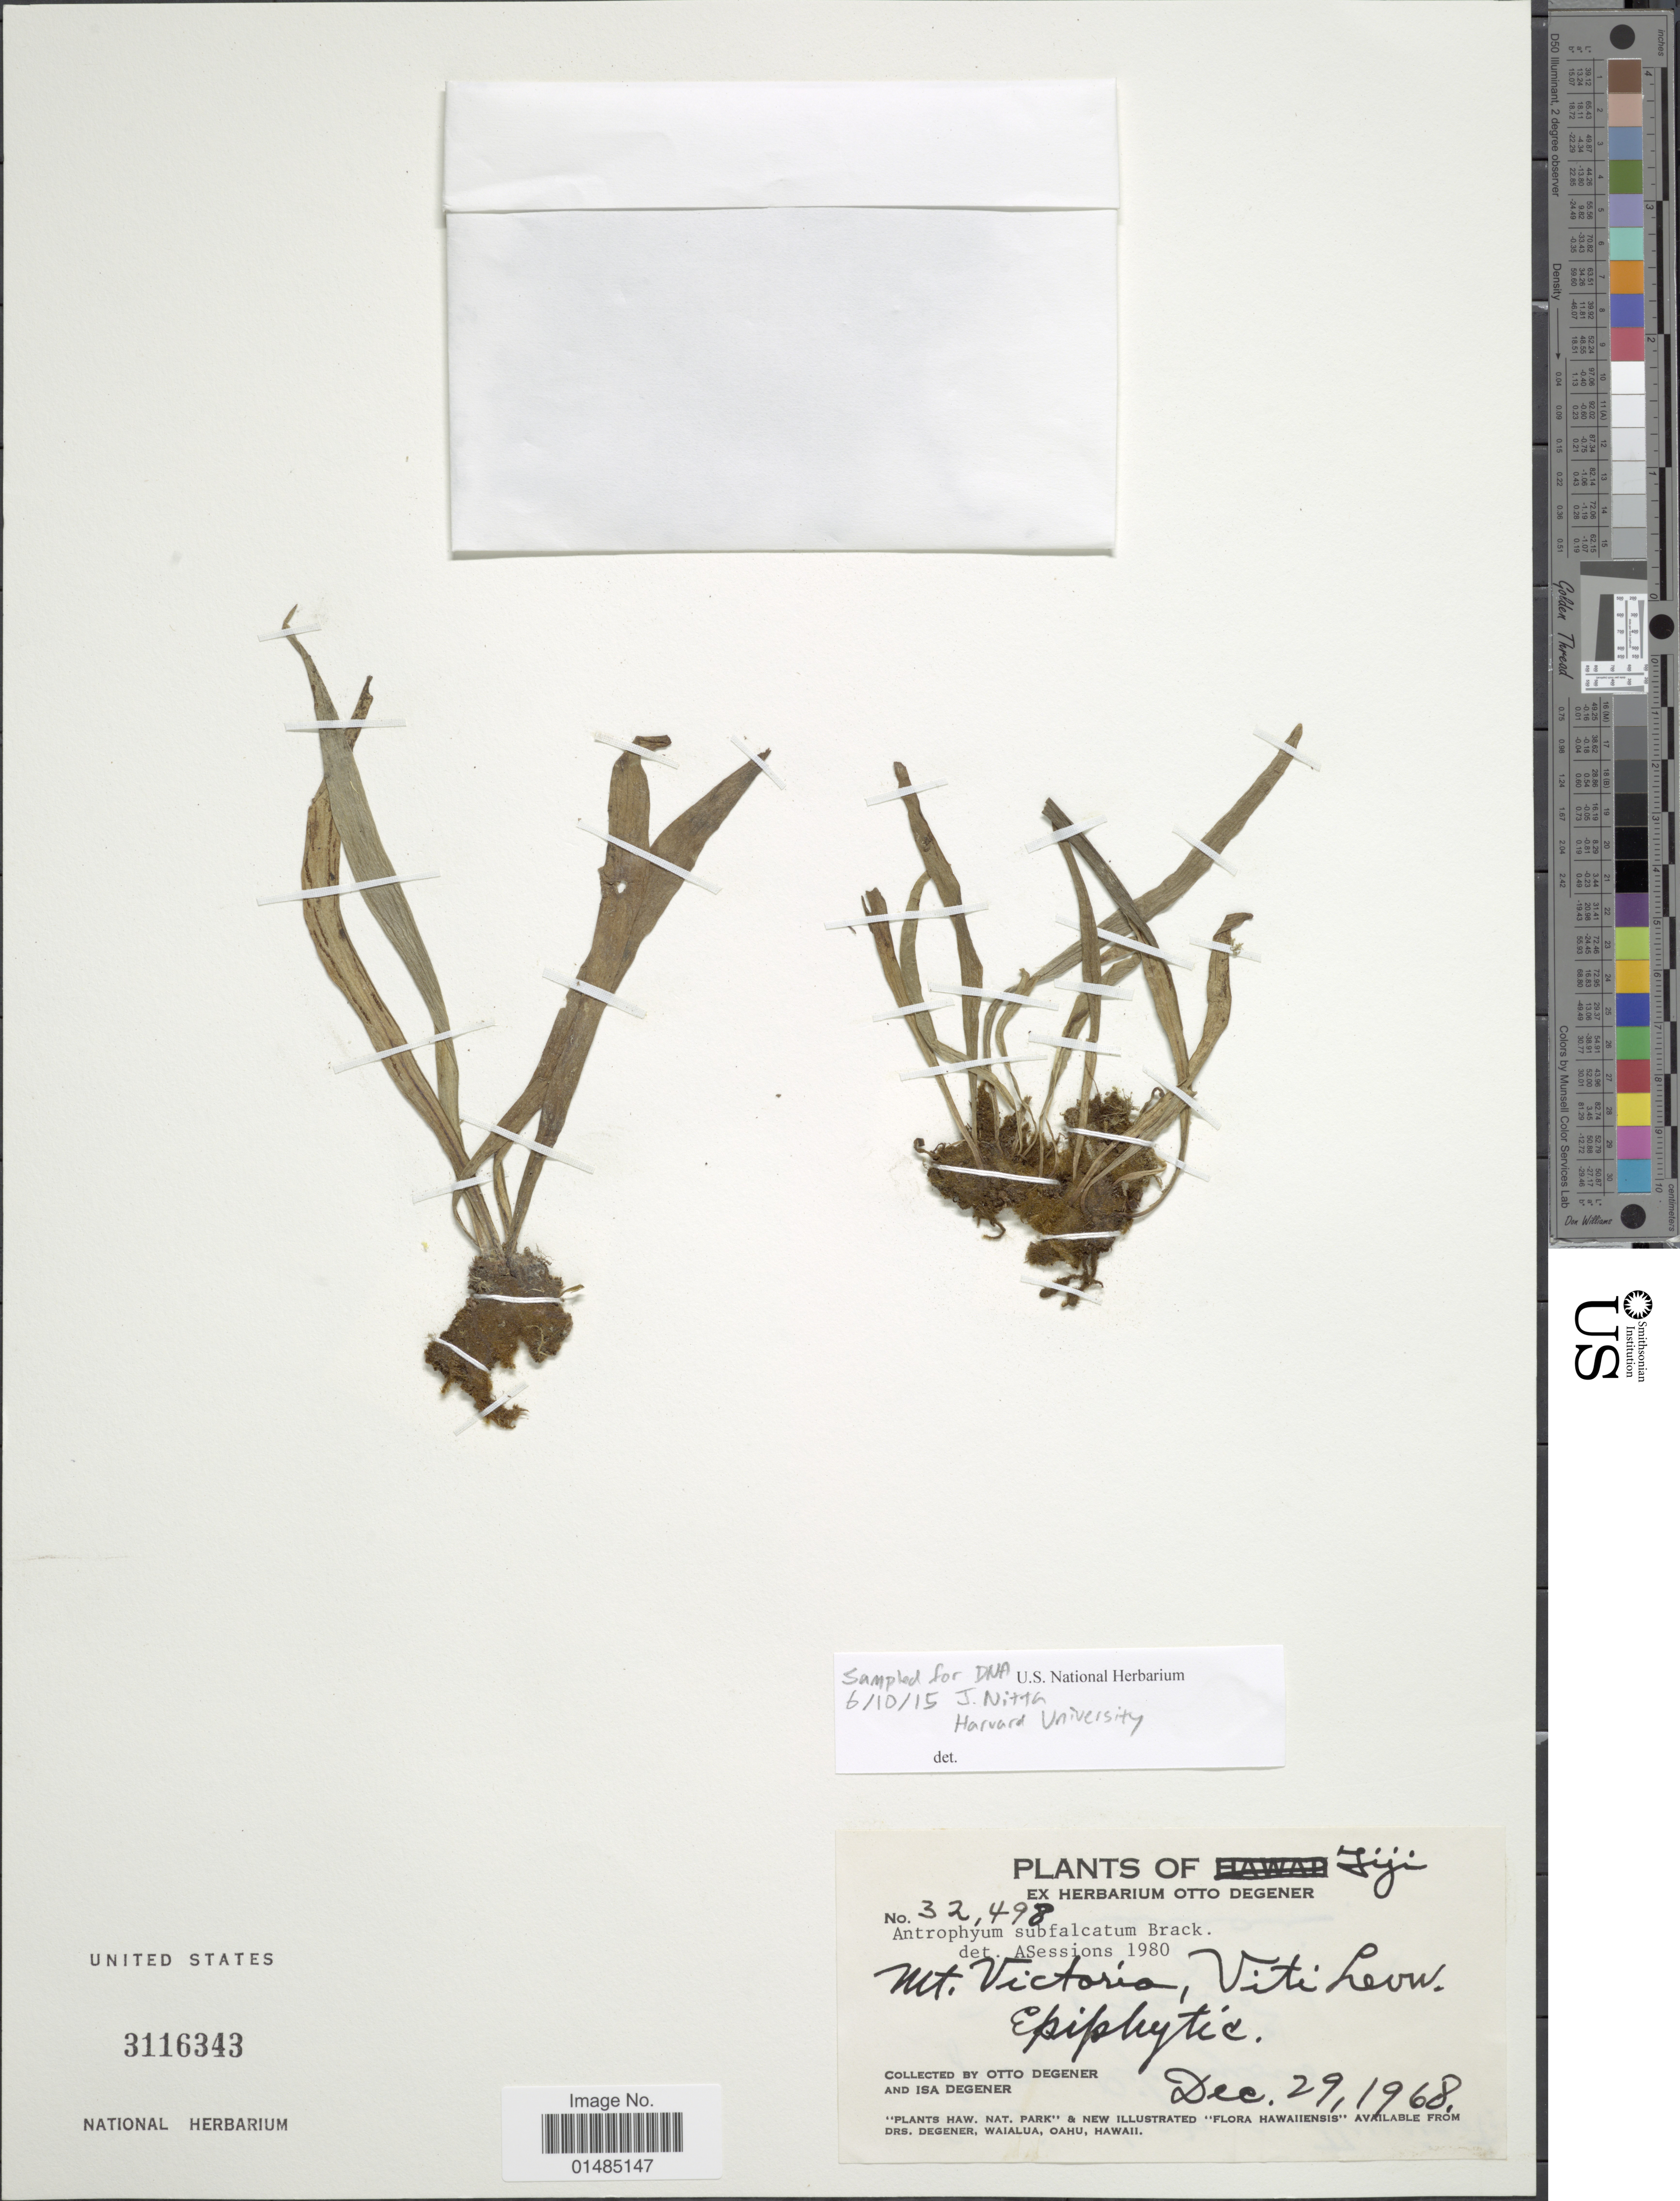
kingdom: Plantae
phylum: Tracheophyta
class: Polypodiopsida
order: Polypodiales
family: Pteridaceae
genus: Antrophyum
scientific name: Antrophyum subfalcatum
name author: Brack. in Wilkes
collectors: O. Degener & I. Degener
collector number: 32498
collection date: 1968-12-29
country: Fiji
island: Viti Levu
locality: Mt. Victoria, Viti Levu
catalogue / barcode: US 3116343